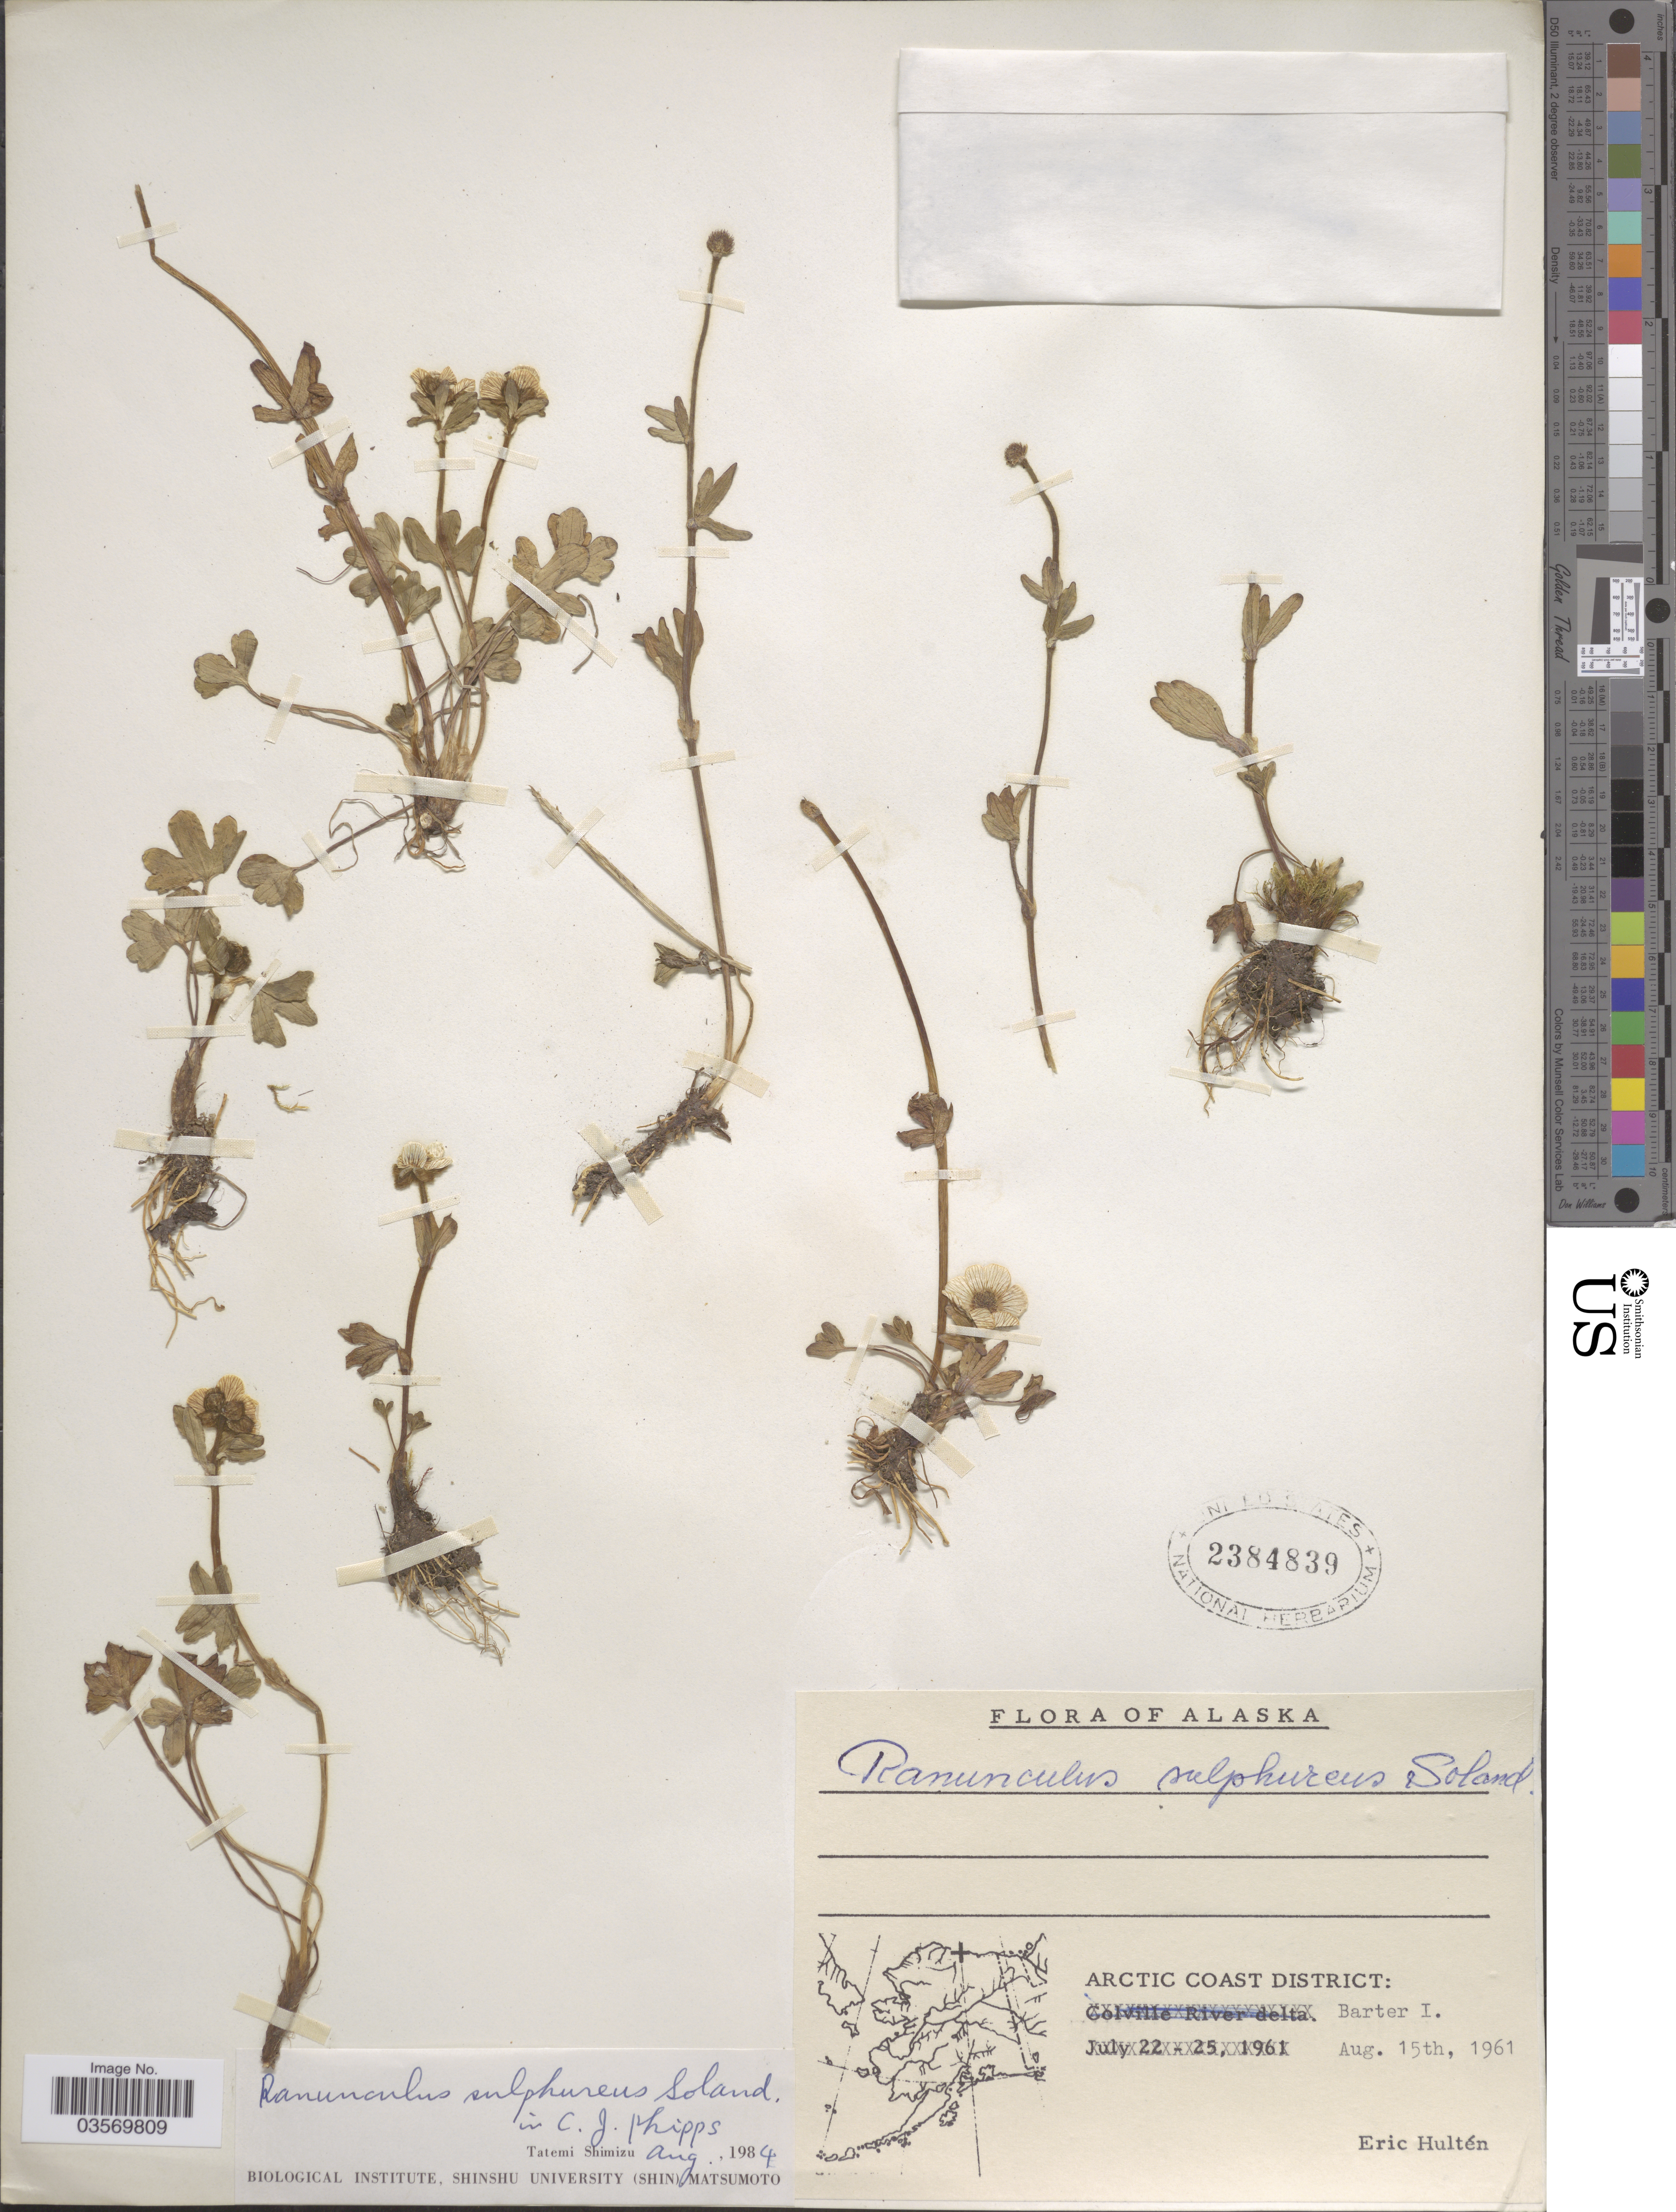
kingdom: Plantae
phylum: Tracheophyta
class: Magnoliopsida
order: Ranunculales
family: Ranunculaceae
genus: Ranunculus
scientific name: Ranunculus sulphureus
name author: Sol.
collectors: E. G. Hultén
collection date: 1961-08-15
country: United States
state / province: Alaska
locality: Arctic Coast District: Barter I.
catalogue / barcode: US 2384839